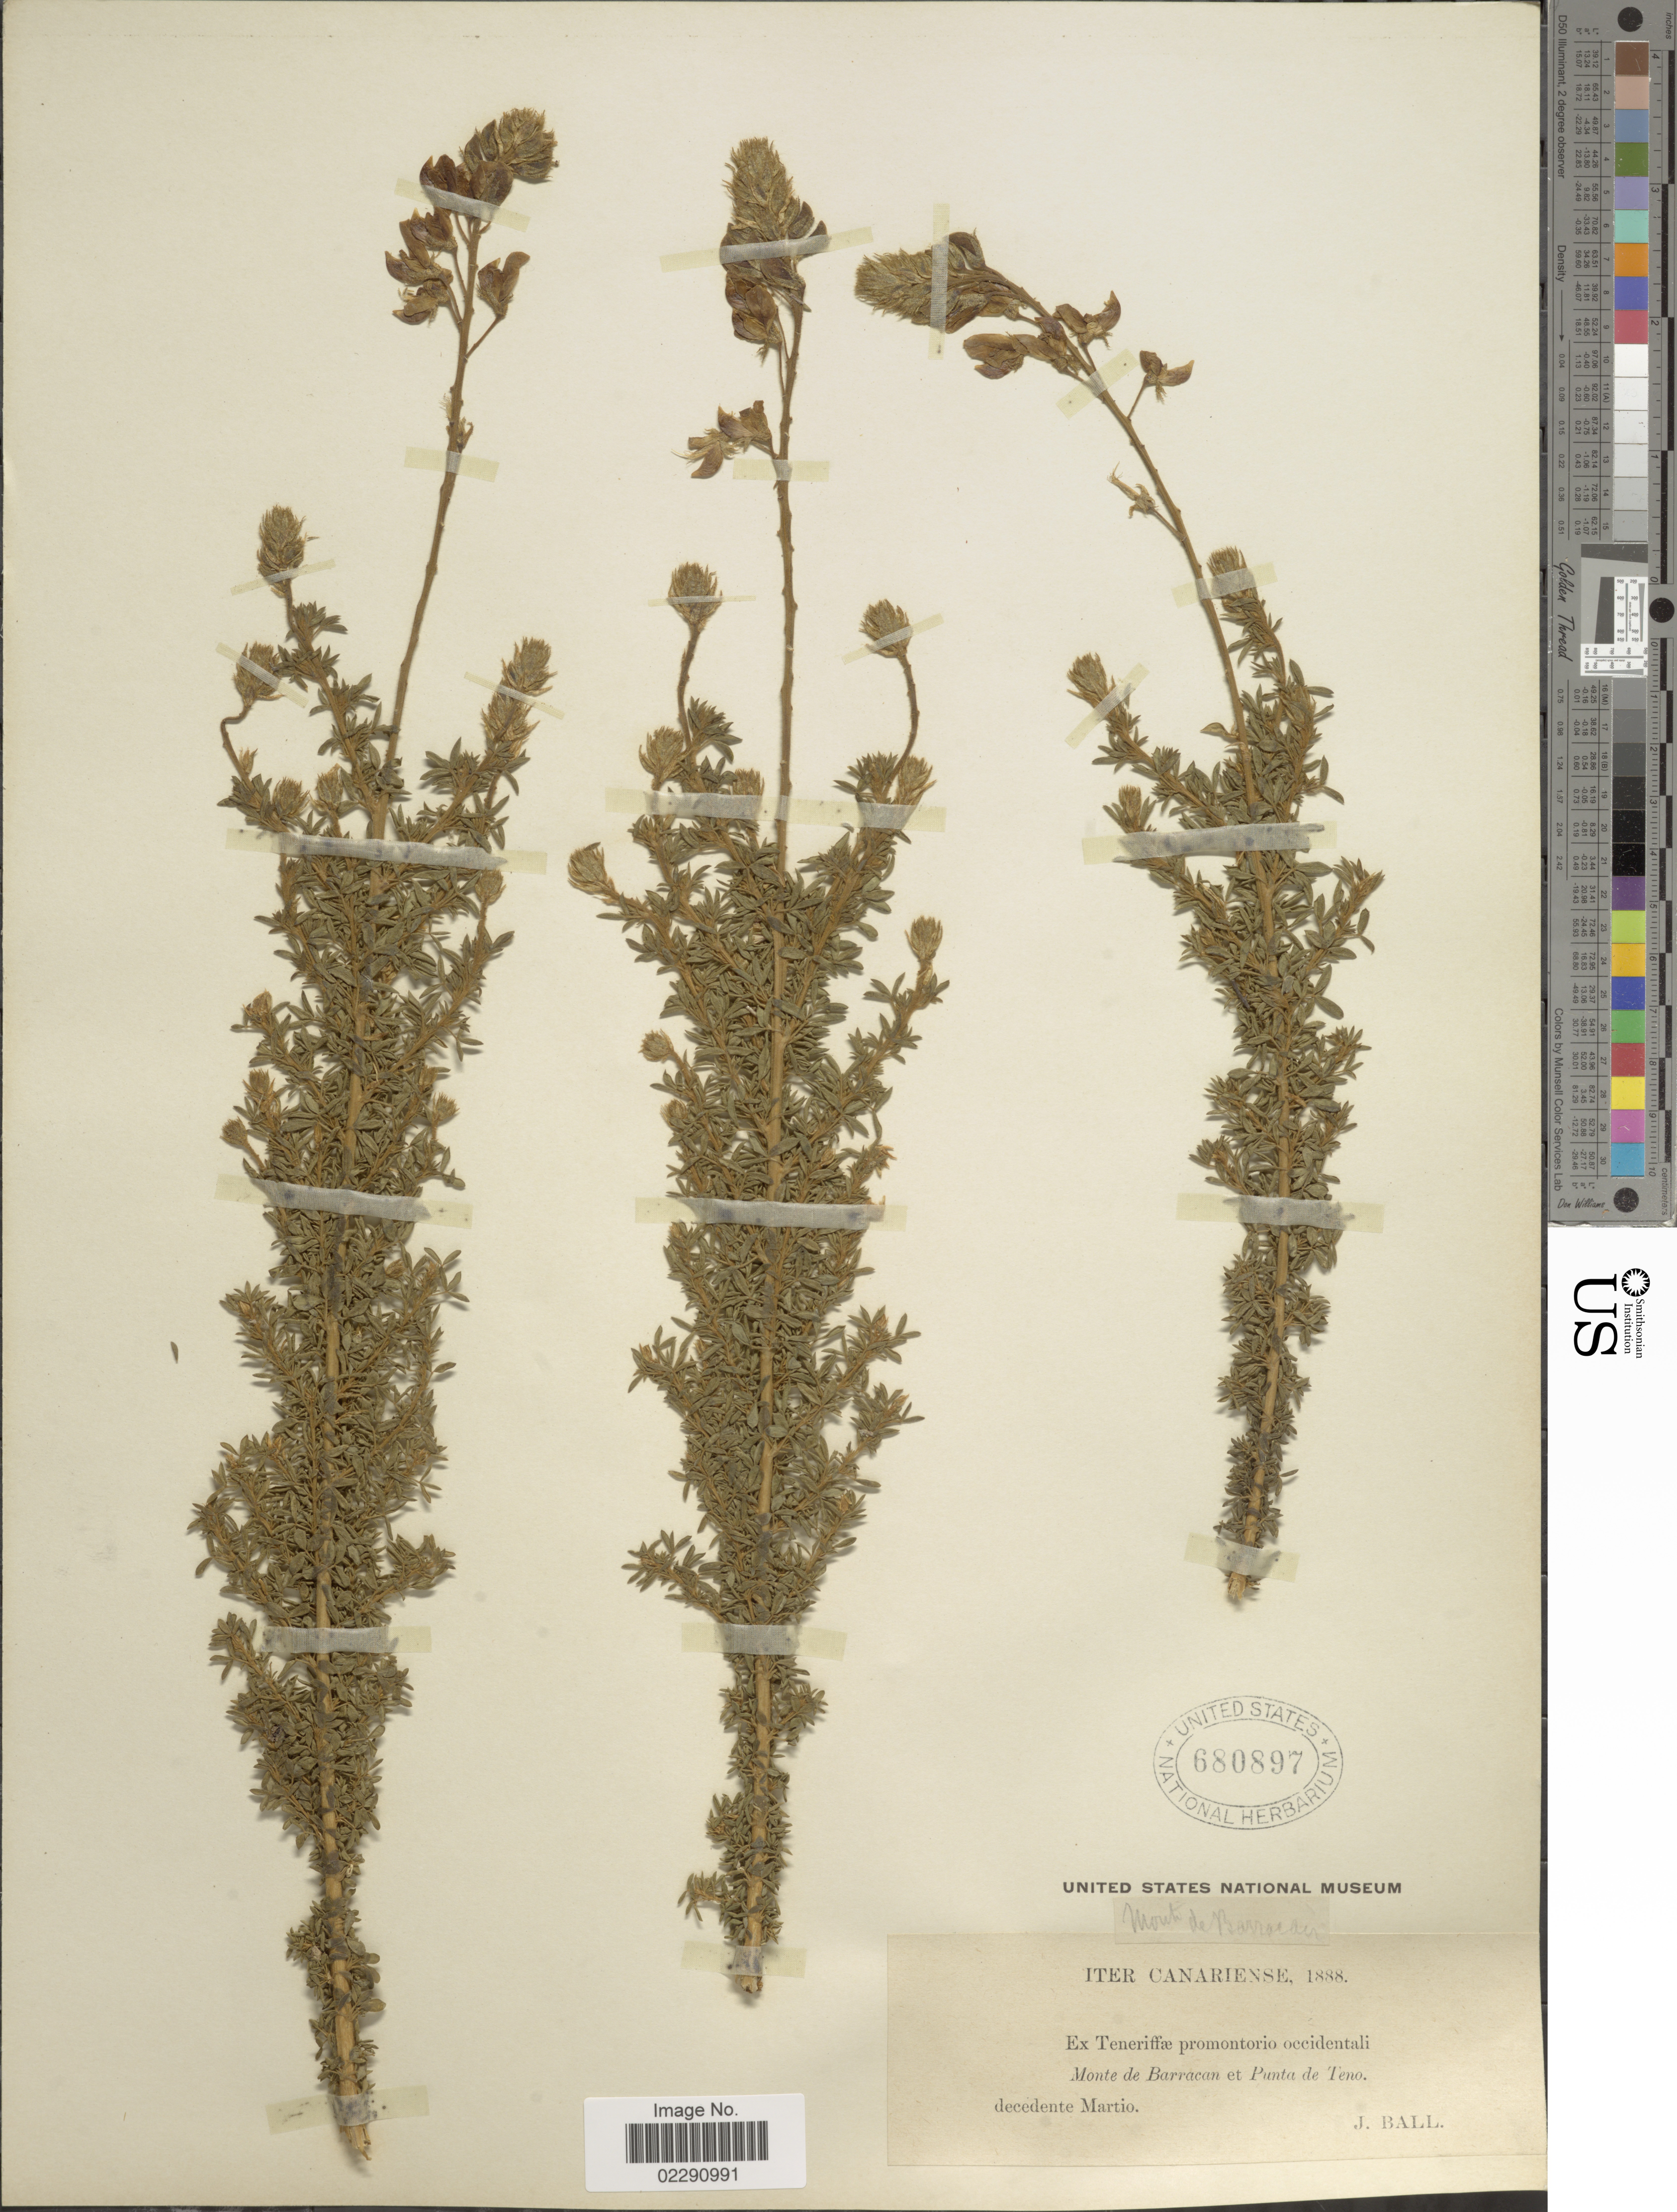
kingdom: Plantae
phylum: Tracheophyta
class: Magnoliopsida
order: Fabales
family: Fabaceae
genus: Adenocarpus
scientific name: Adenocarpus foliolosus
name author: DC.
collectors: J. Ball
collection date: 1888-03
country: Spain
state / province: Canarias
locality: Canariensis, Teneriffae promontorio occidentali, Monte de Barracan et Punta de Teno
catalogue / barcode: US 680897